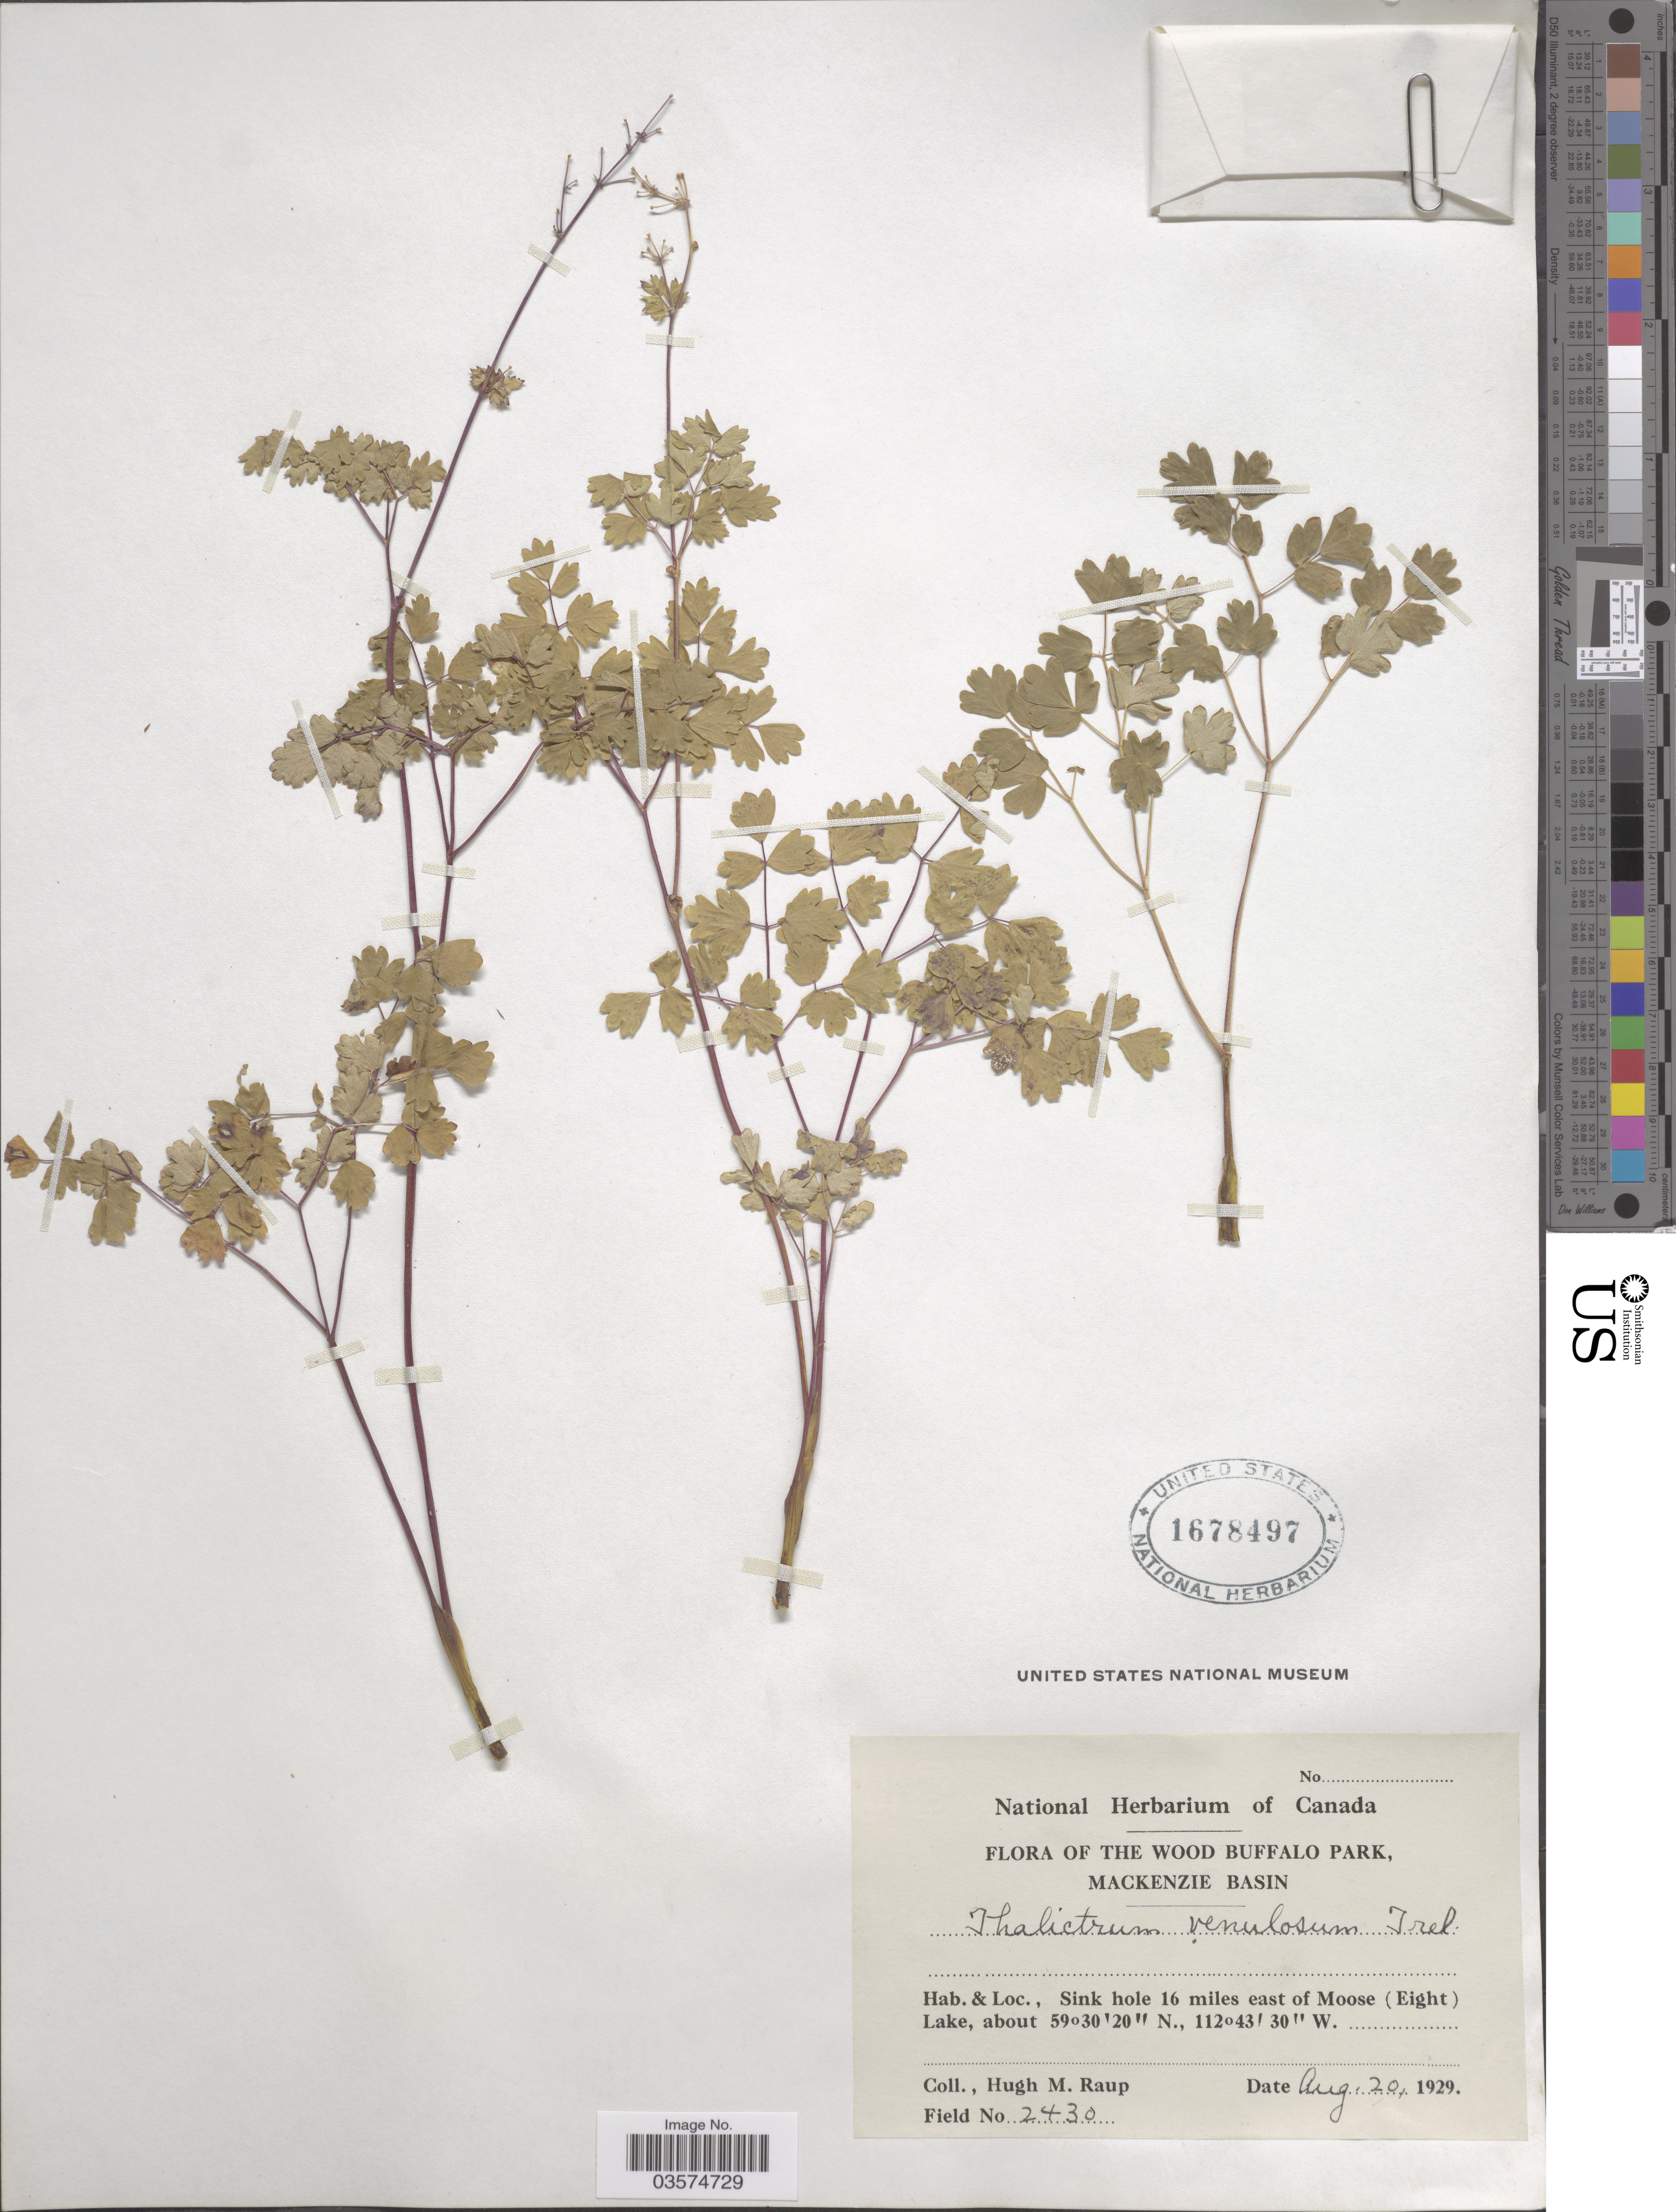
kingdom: Plantae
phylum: Tracheophyta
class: Magnoliopsida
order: Ranunculales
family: Ranunculaceae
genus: Thalictrum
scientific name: Thalictrum venulosum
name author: Trel.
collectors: H. Raup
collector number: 2430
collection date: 1929-08-20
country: Canada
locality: The Wood Buffalo Park, Mackenzie Basin. Sink hole 16 miles east of Moose (Eight) Lake.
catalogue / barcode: US 1678497